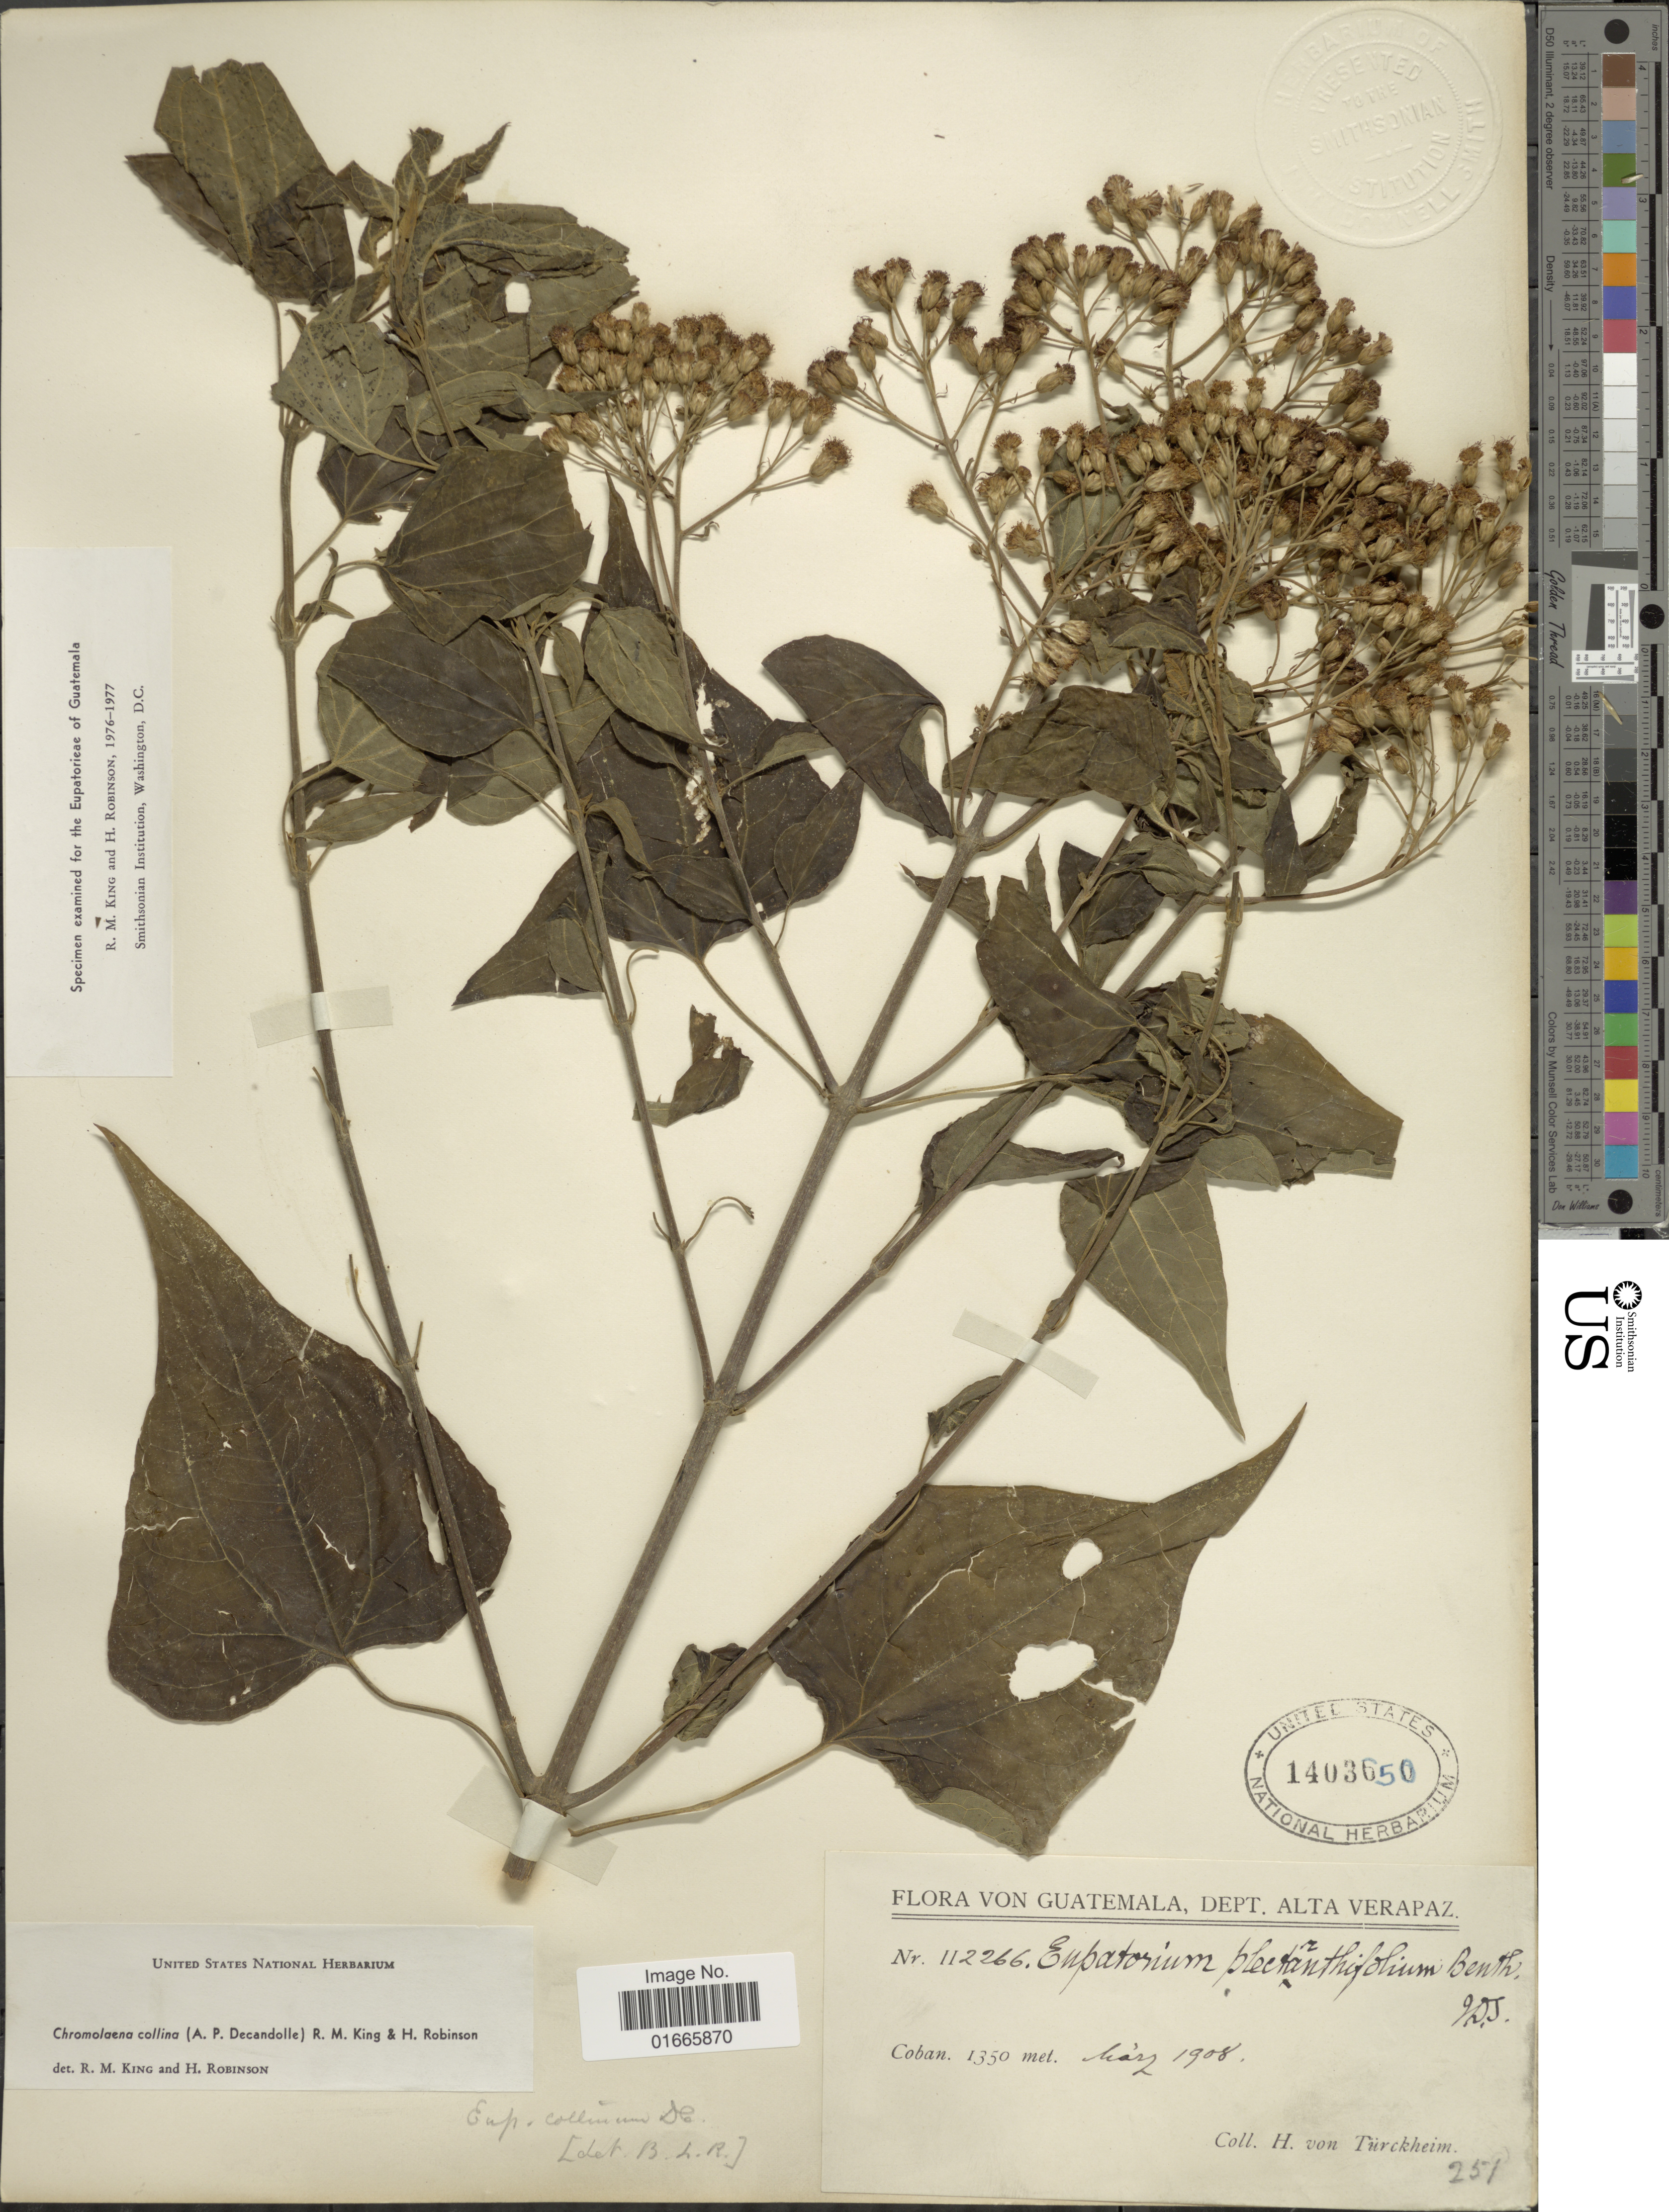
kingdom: Plantae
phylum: Tracheophyta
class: Magnoliopsida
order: Asterales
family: Asteraceae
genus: Chromolaena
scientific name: Chromolaena collina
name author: (DC.) R.M. King & H. Rob.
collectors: H. von Türckheim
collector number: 112266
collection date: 1908-03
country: Guatemala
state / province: Alta Verapaz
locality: Coban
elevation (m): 1350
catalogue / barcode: US 1403650